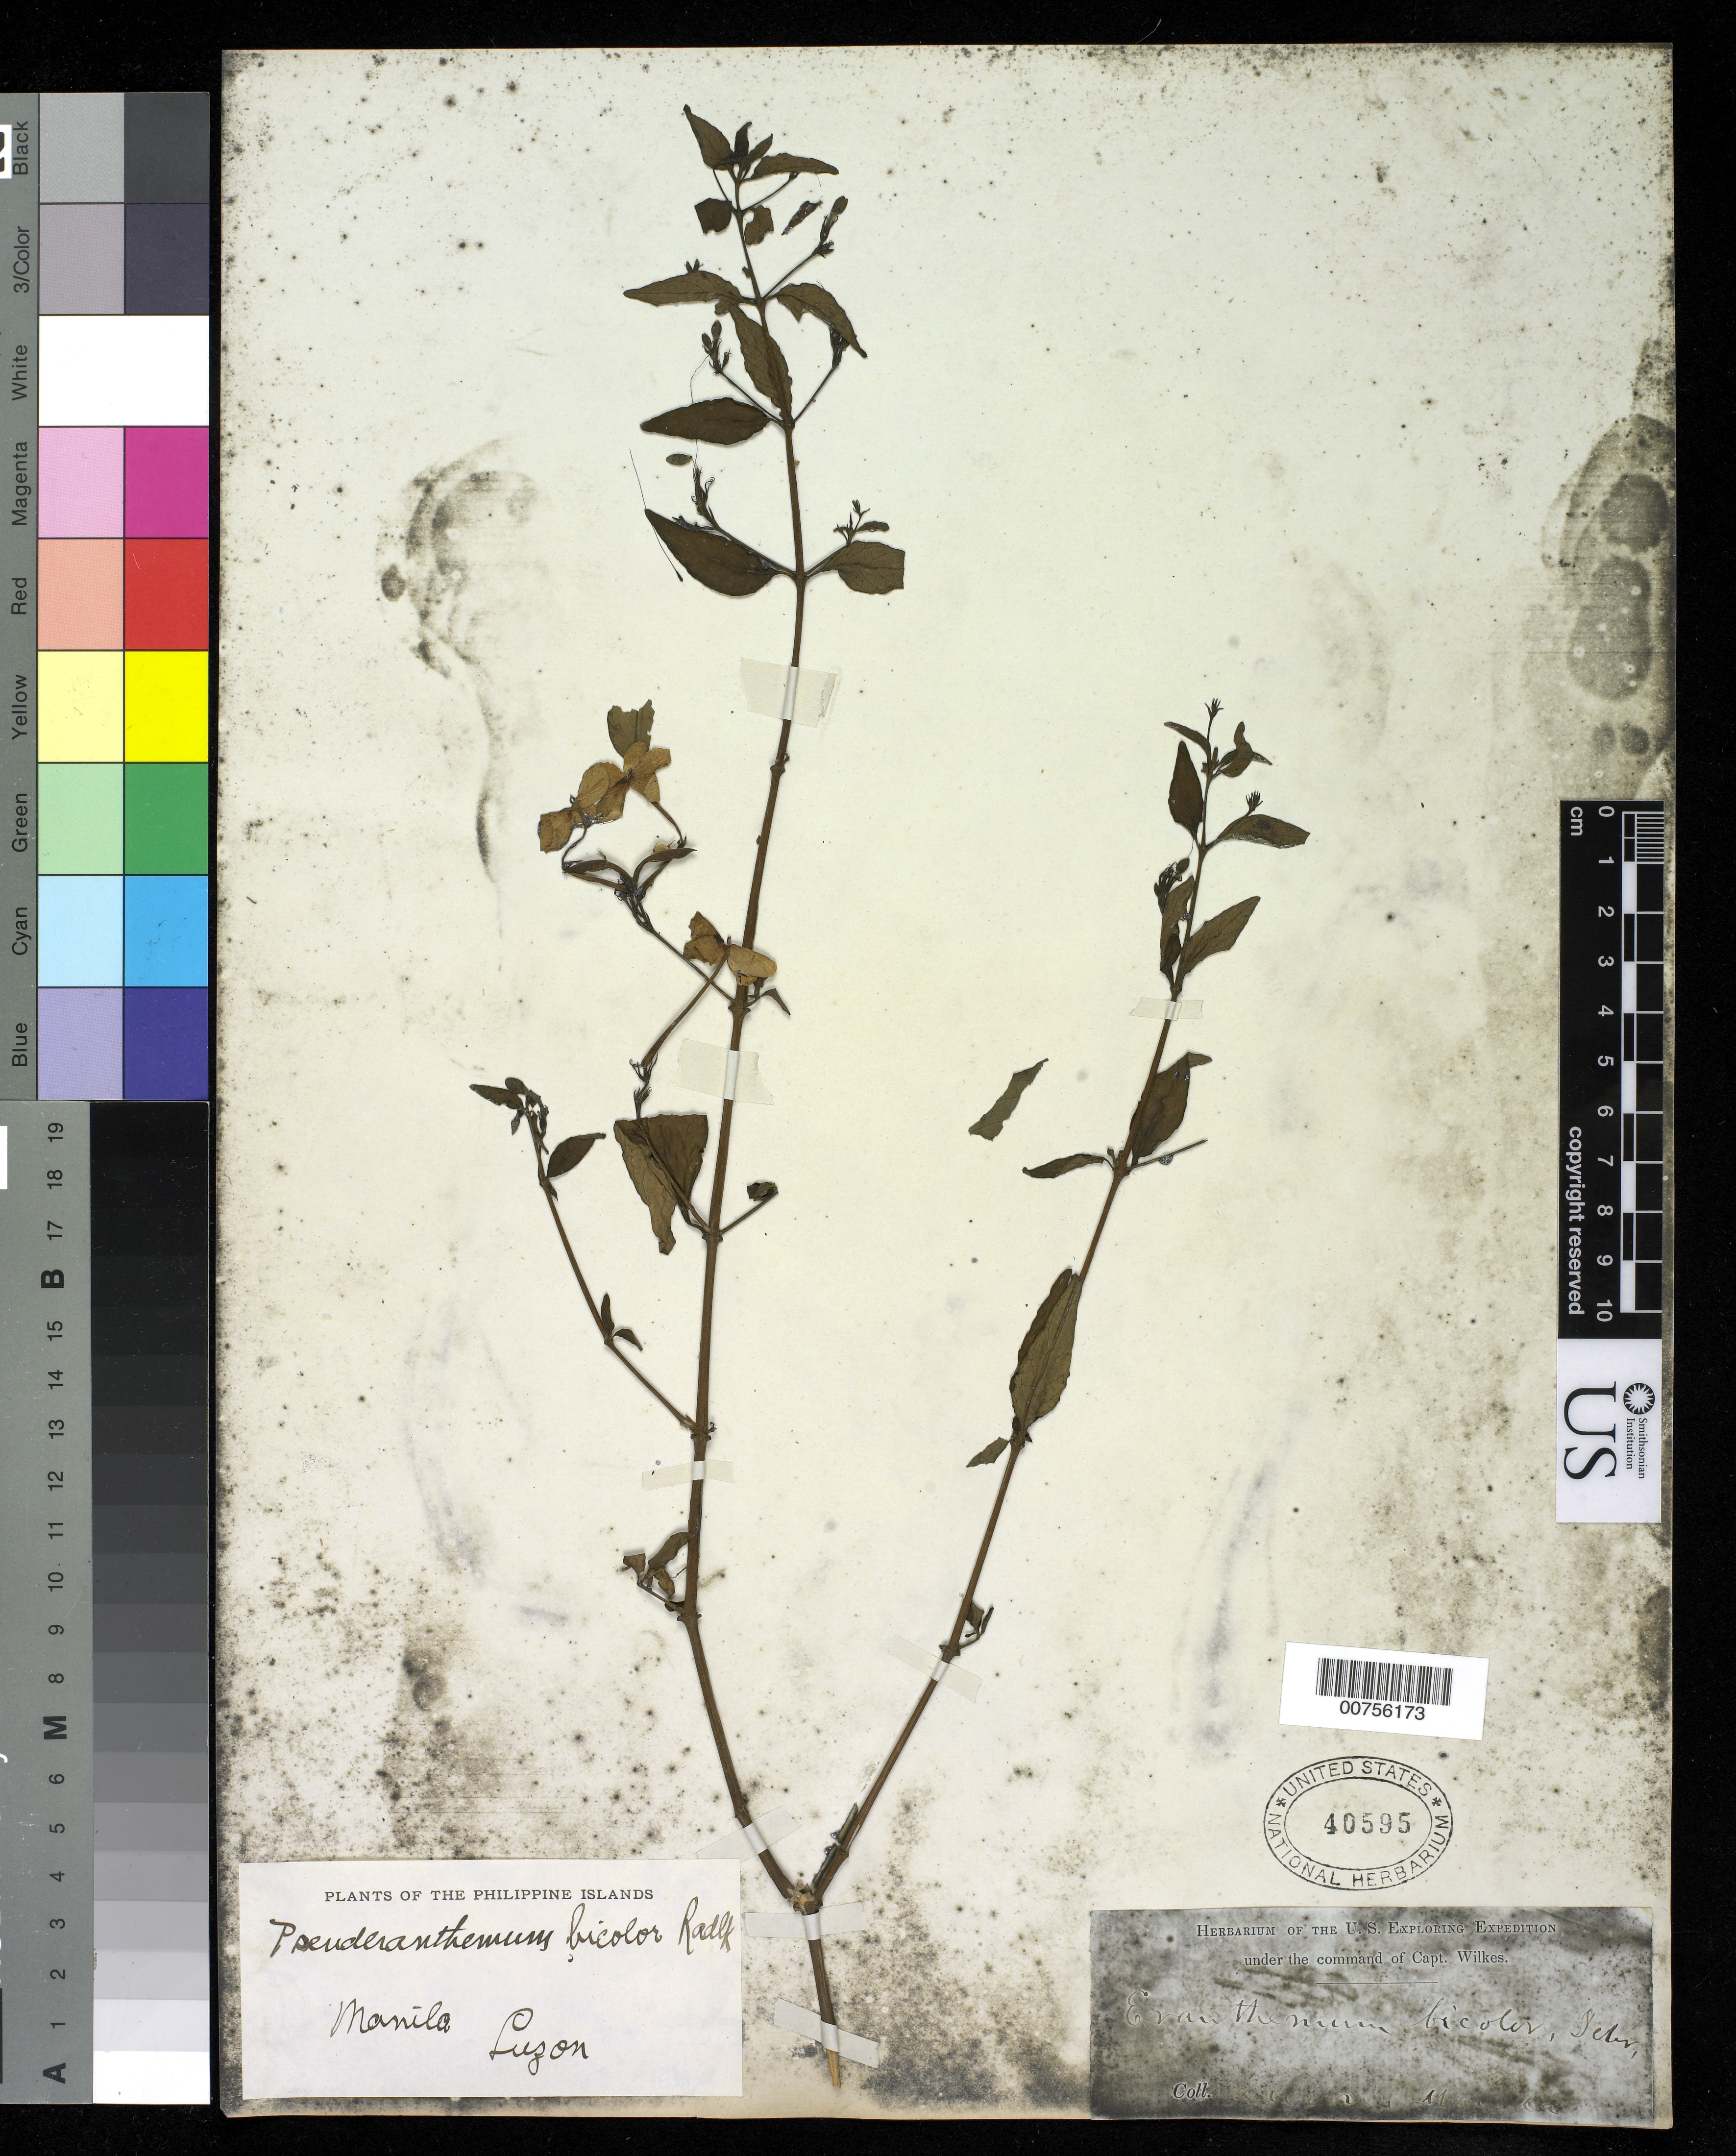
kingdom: Plantae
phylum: Tracheophyta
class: Magnoliopsida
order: Lamiales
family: Acanthaceae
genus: Pseuderanthemum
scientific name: Pseuderanthemum pulchellum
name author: (Andrews) Merr.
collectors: Wilkes Explor. Exped.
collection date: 1838/1842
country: Philippines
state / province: National Capital Region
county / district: Manila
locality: Manilla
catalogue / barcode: US 40595